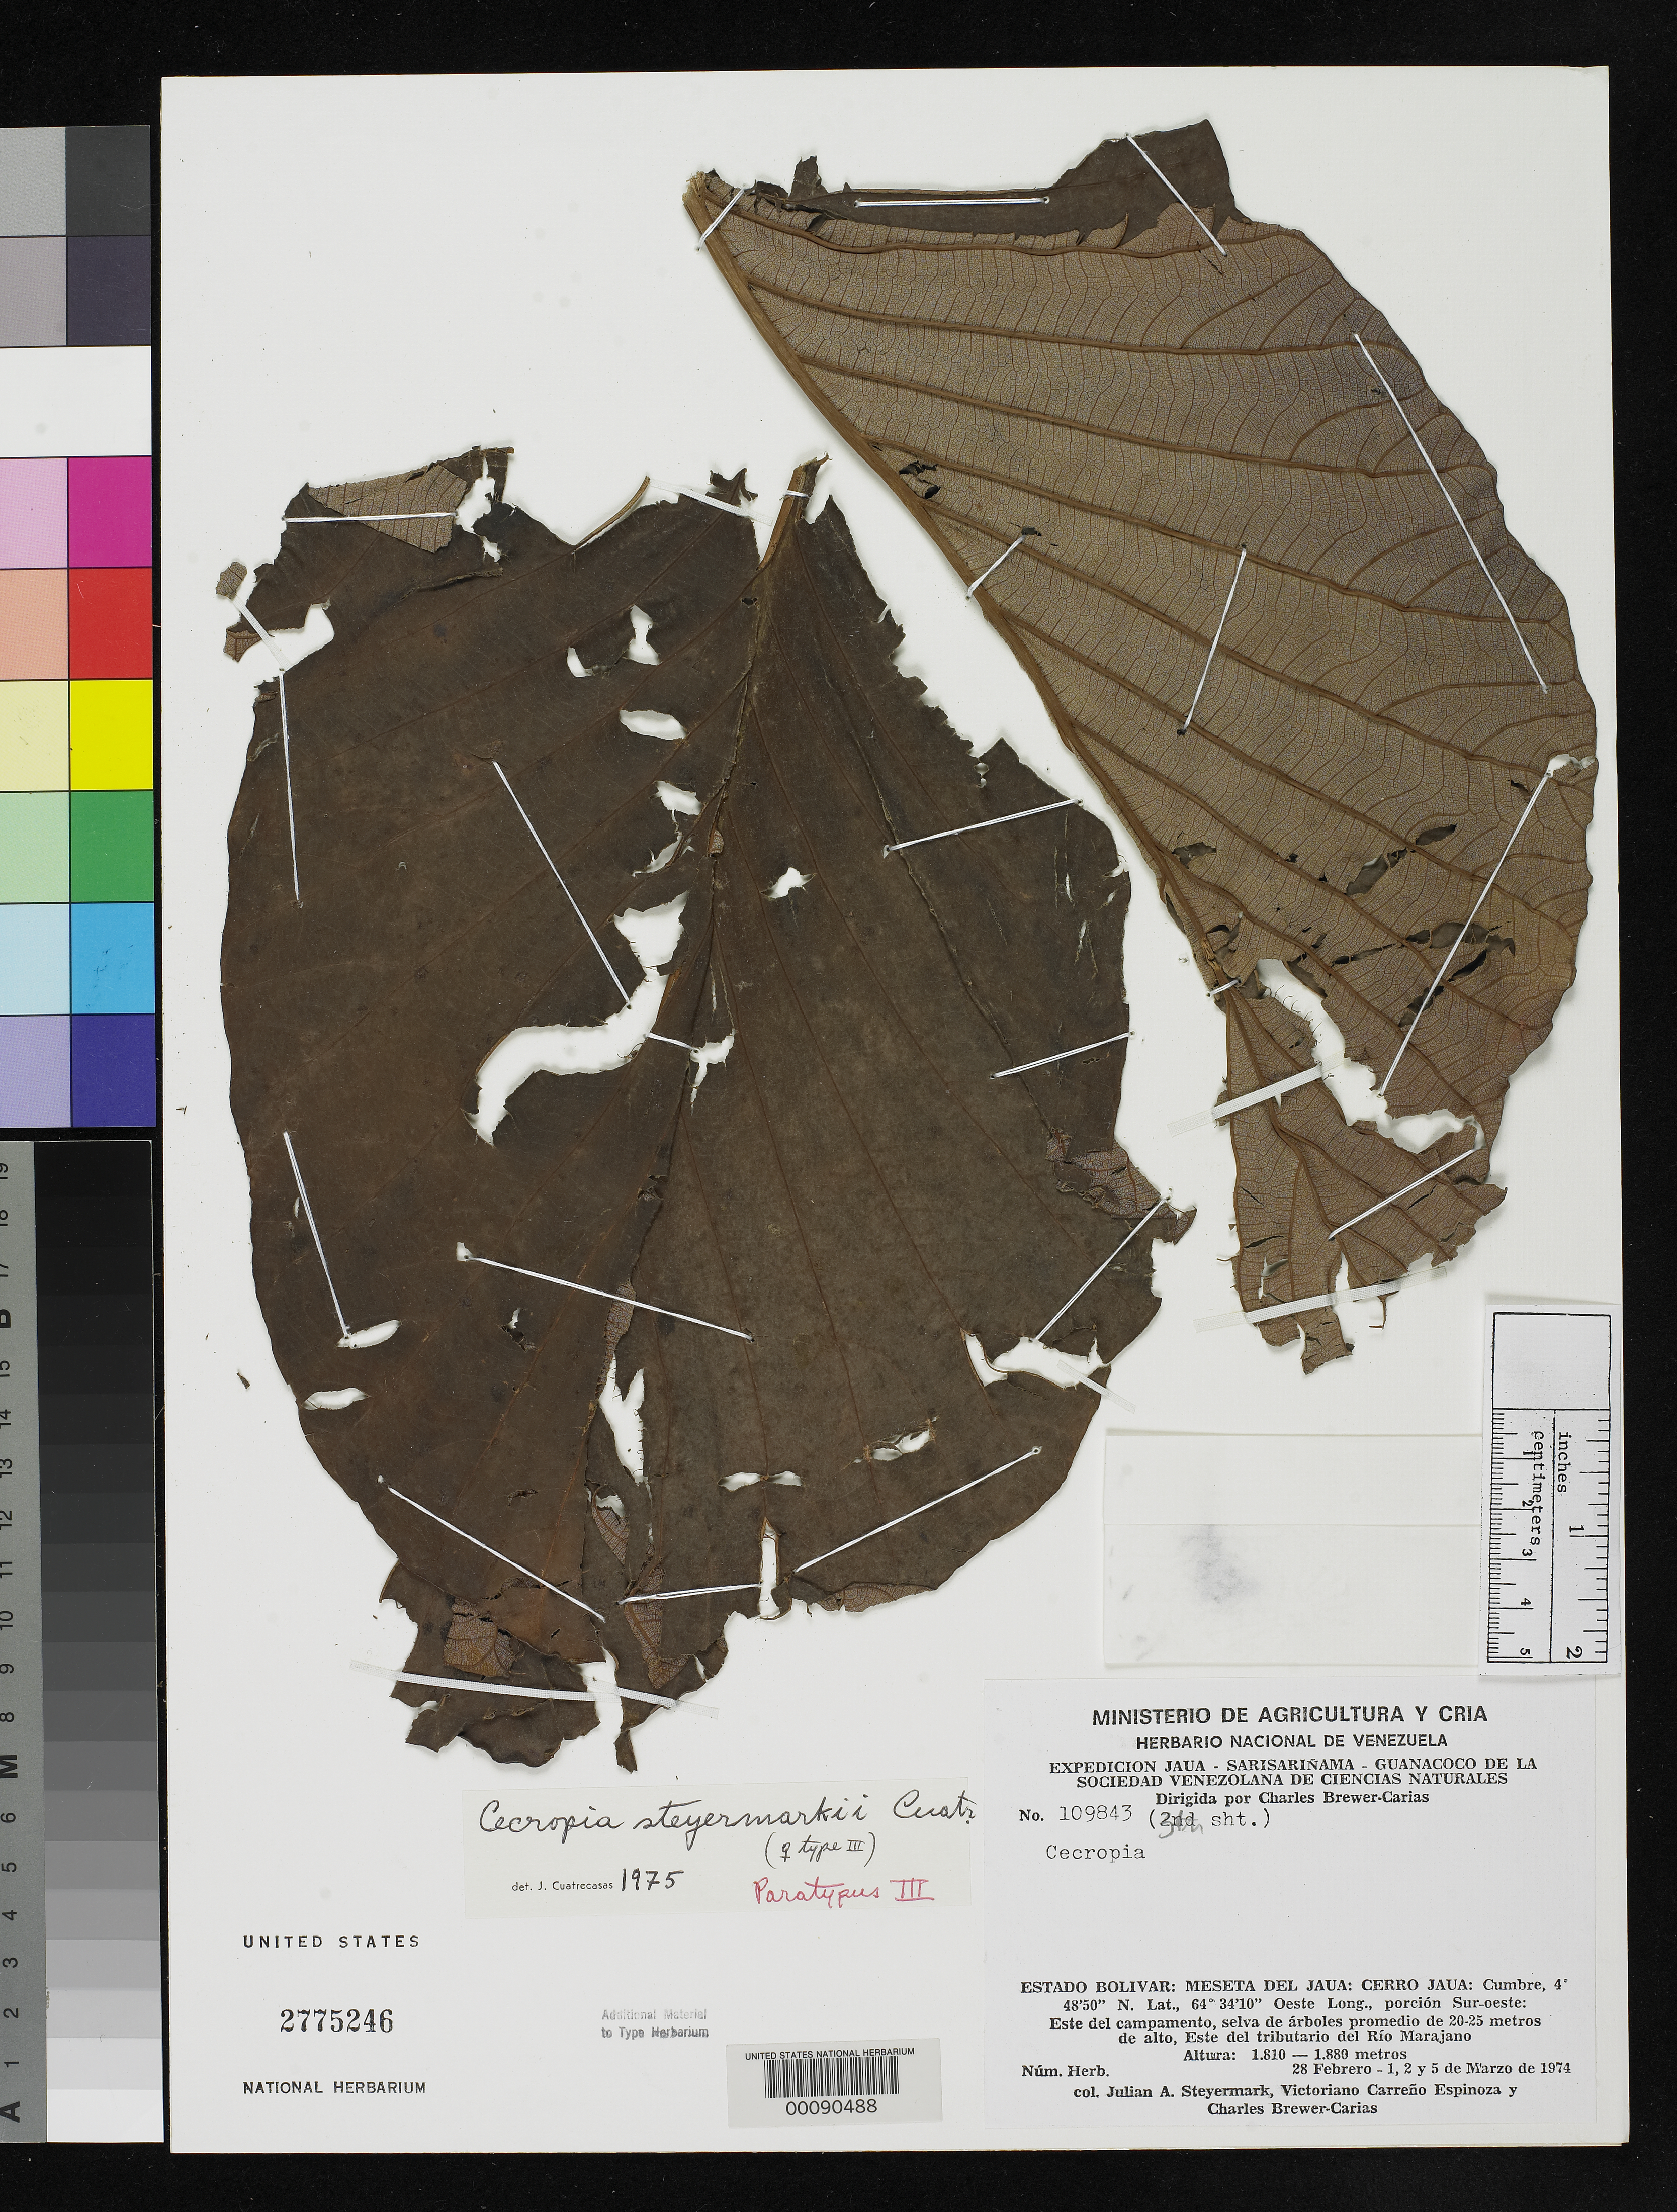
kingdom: Plantae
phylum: Tracheophyta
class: Magnoliopsida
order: Rosales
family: Urticaceae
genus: Cecropia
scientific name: Cecropia steyermarkii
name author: Cuatrec.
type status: Paratype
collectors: J. Steyermark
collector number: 109843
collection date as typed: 28 Feb 1974 to 05 Mar 1974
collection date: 1974-02-28/1974-03-05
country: Venezuela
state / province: Bolivar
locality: Cerro Jaua.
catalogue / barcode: US 2775246